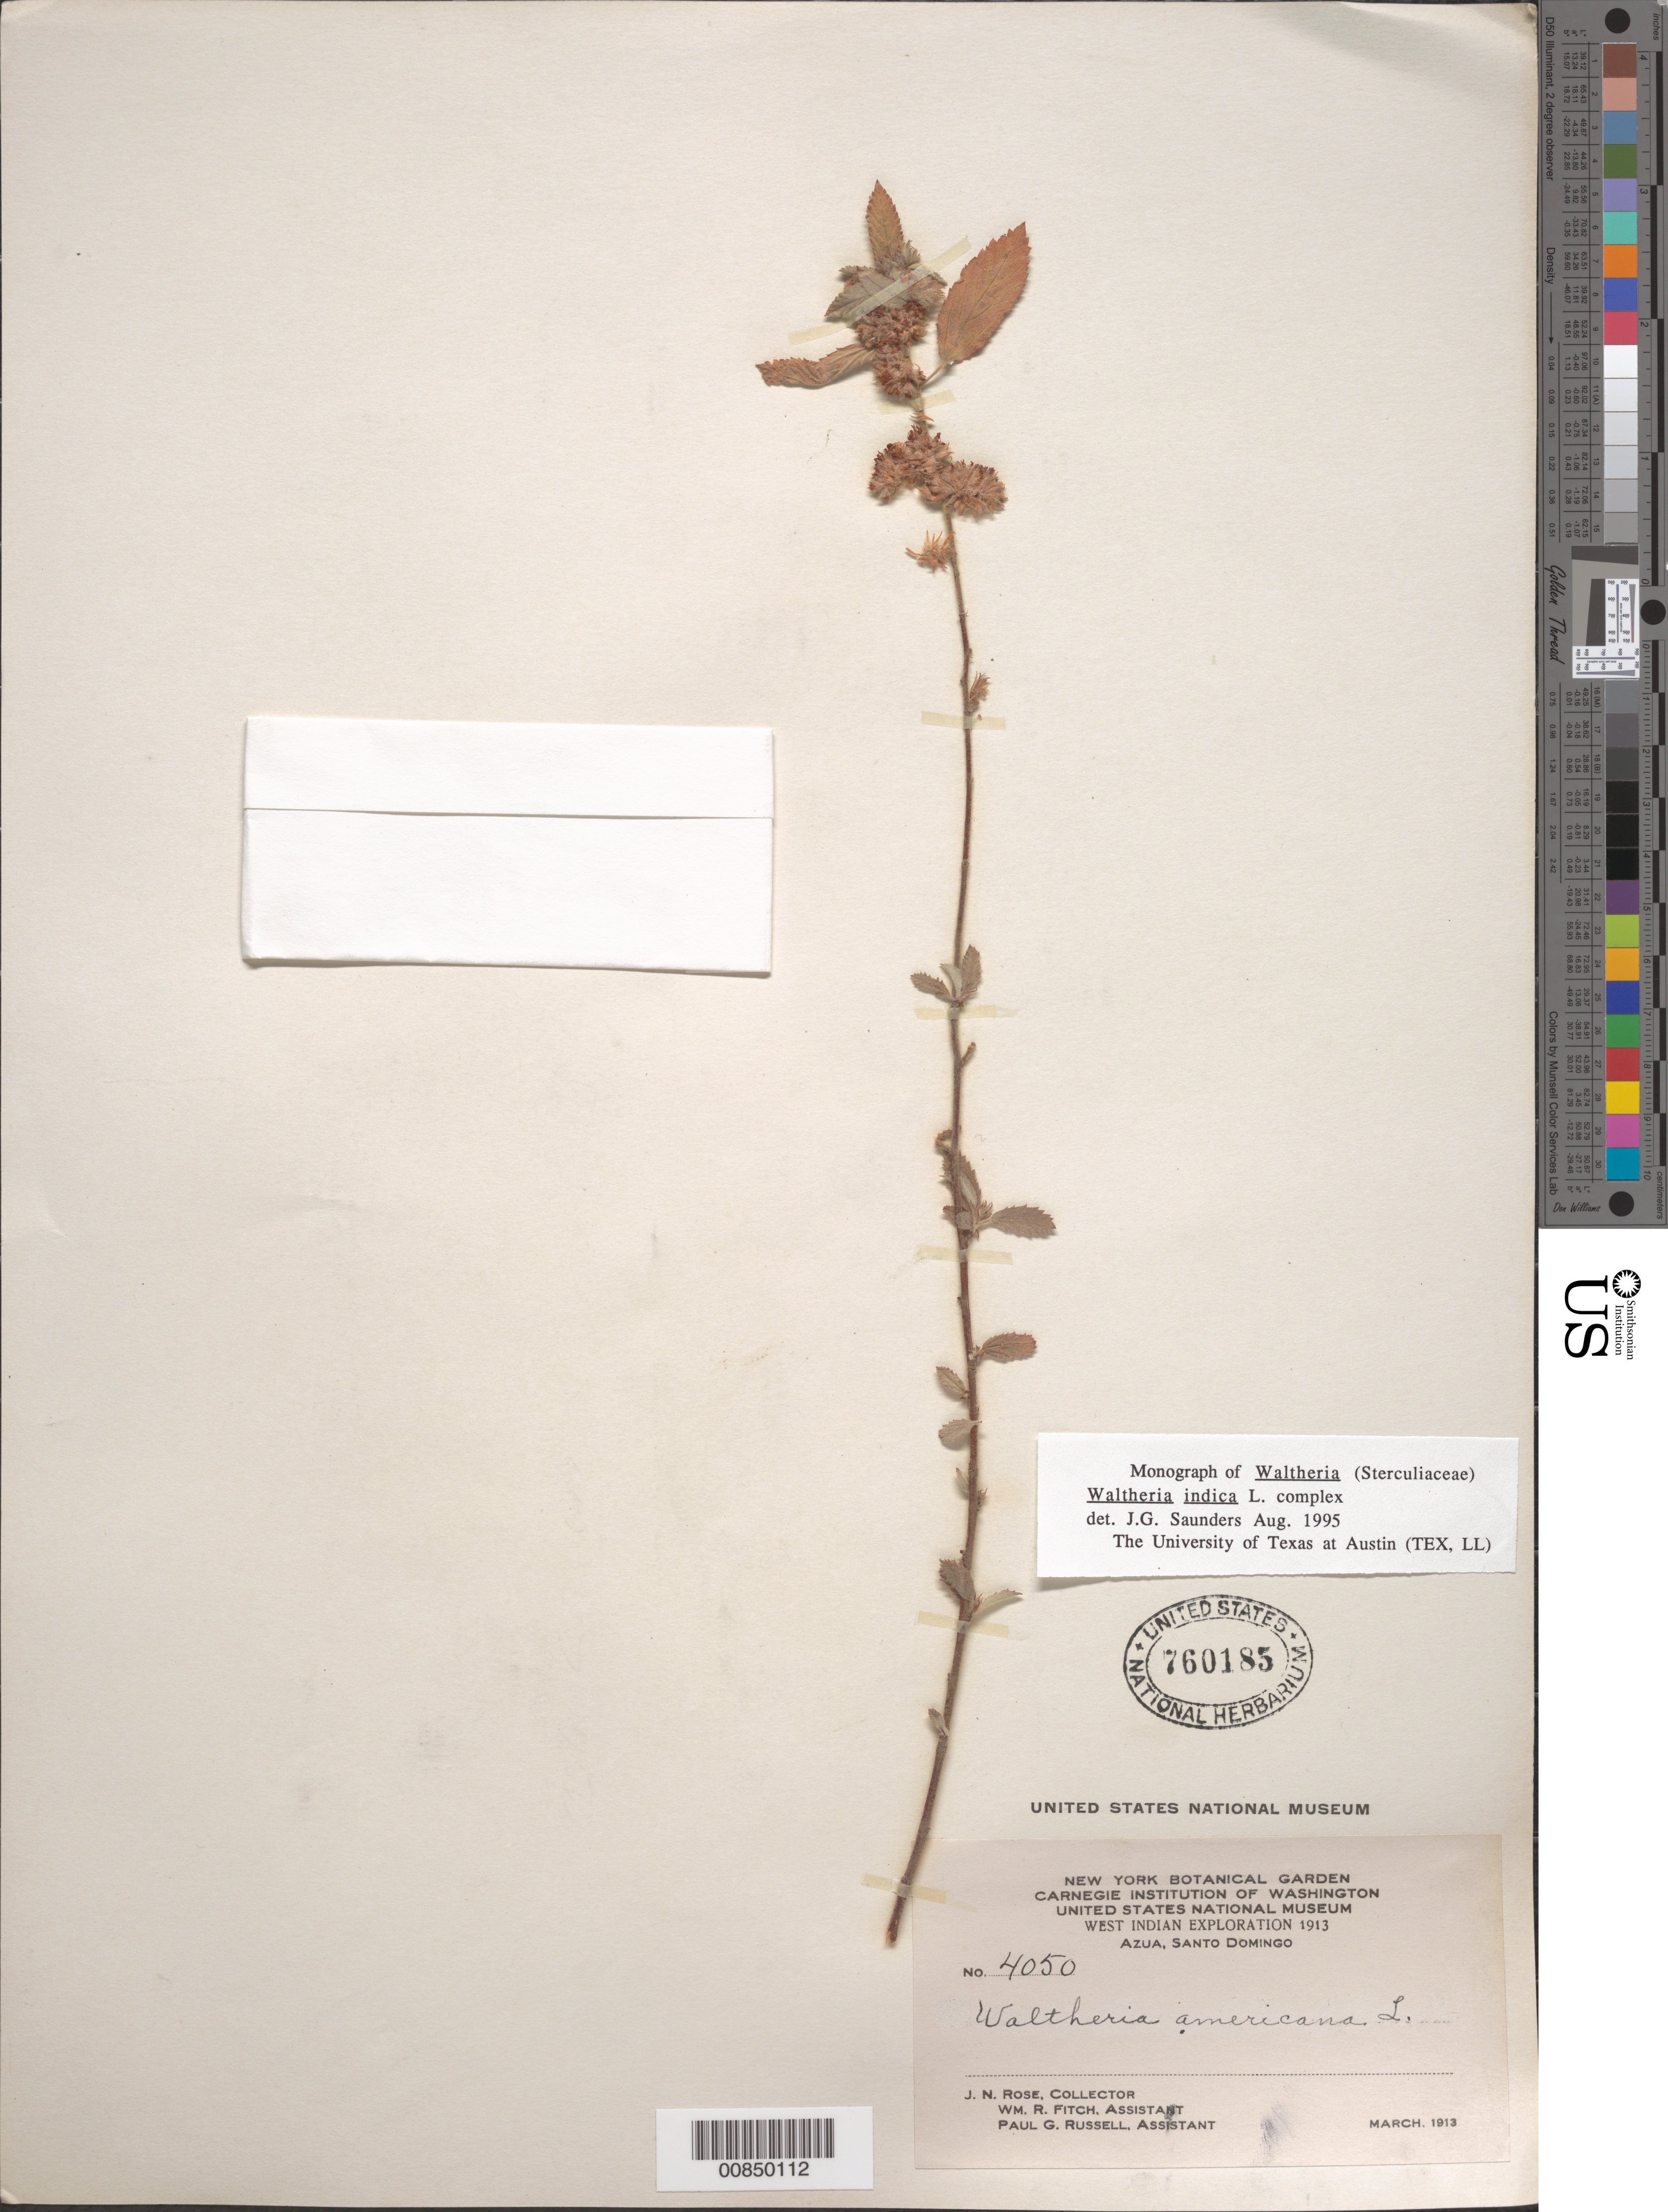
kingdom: Plantae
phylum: Tracheophyta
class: Magnoliopsida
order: Malvales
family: Malvaceae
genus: Waltheria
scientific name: Waltheria indica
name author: L.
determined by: Saunders, J. G.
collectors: J. N. Rose, W. R. Fitch & P. G. Russell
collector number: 4050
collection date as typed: Mar 1913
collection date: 1913-03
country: Dominican Republic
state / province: Azua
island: Hispaniola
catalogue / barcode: US 760185